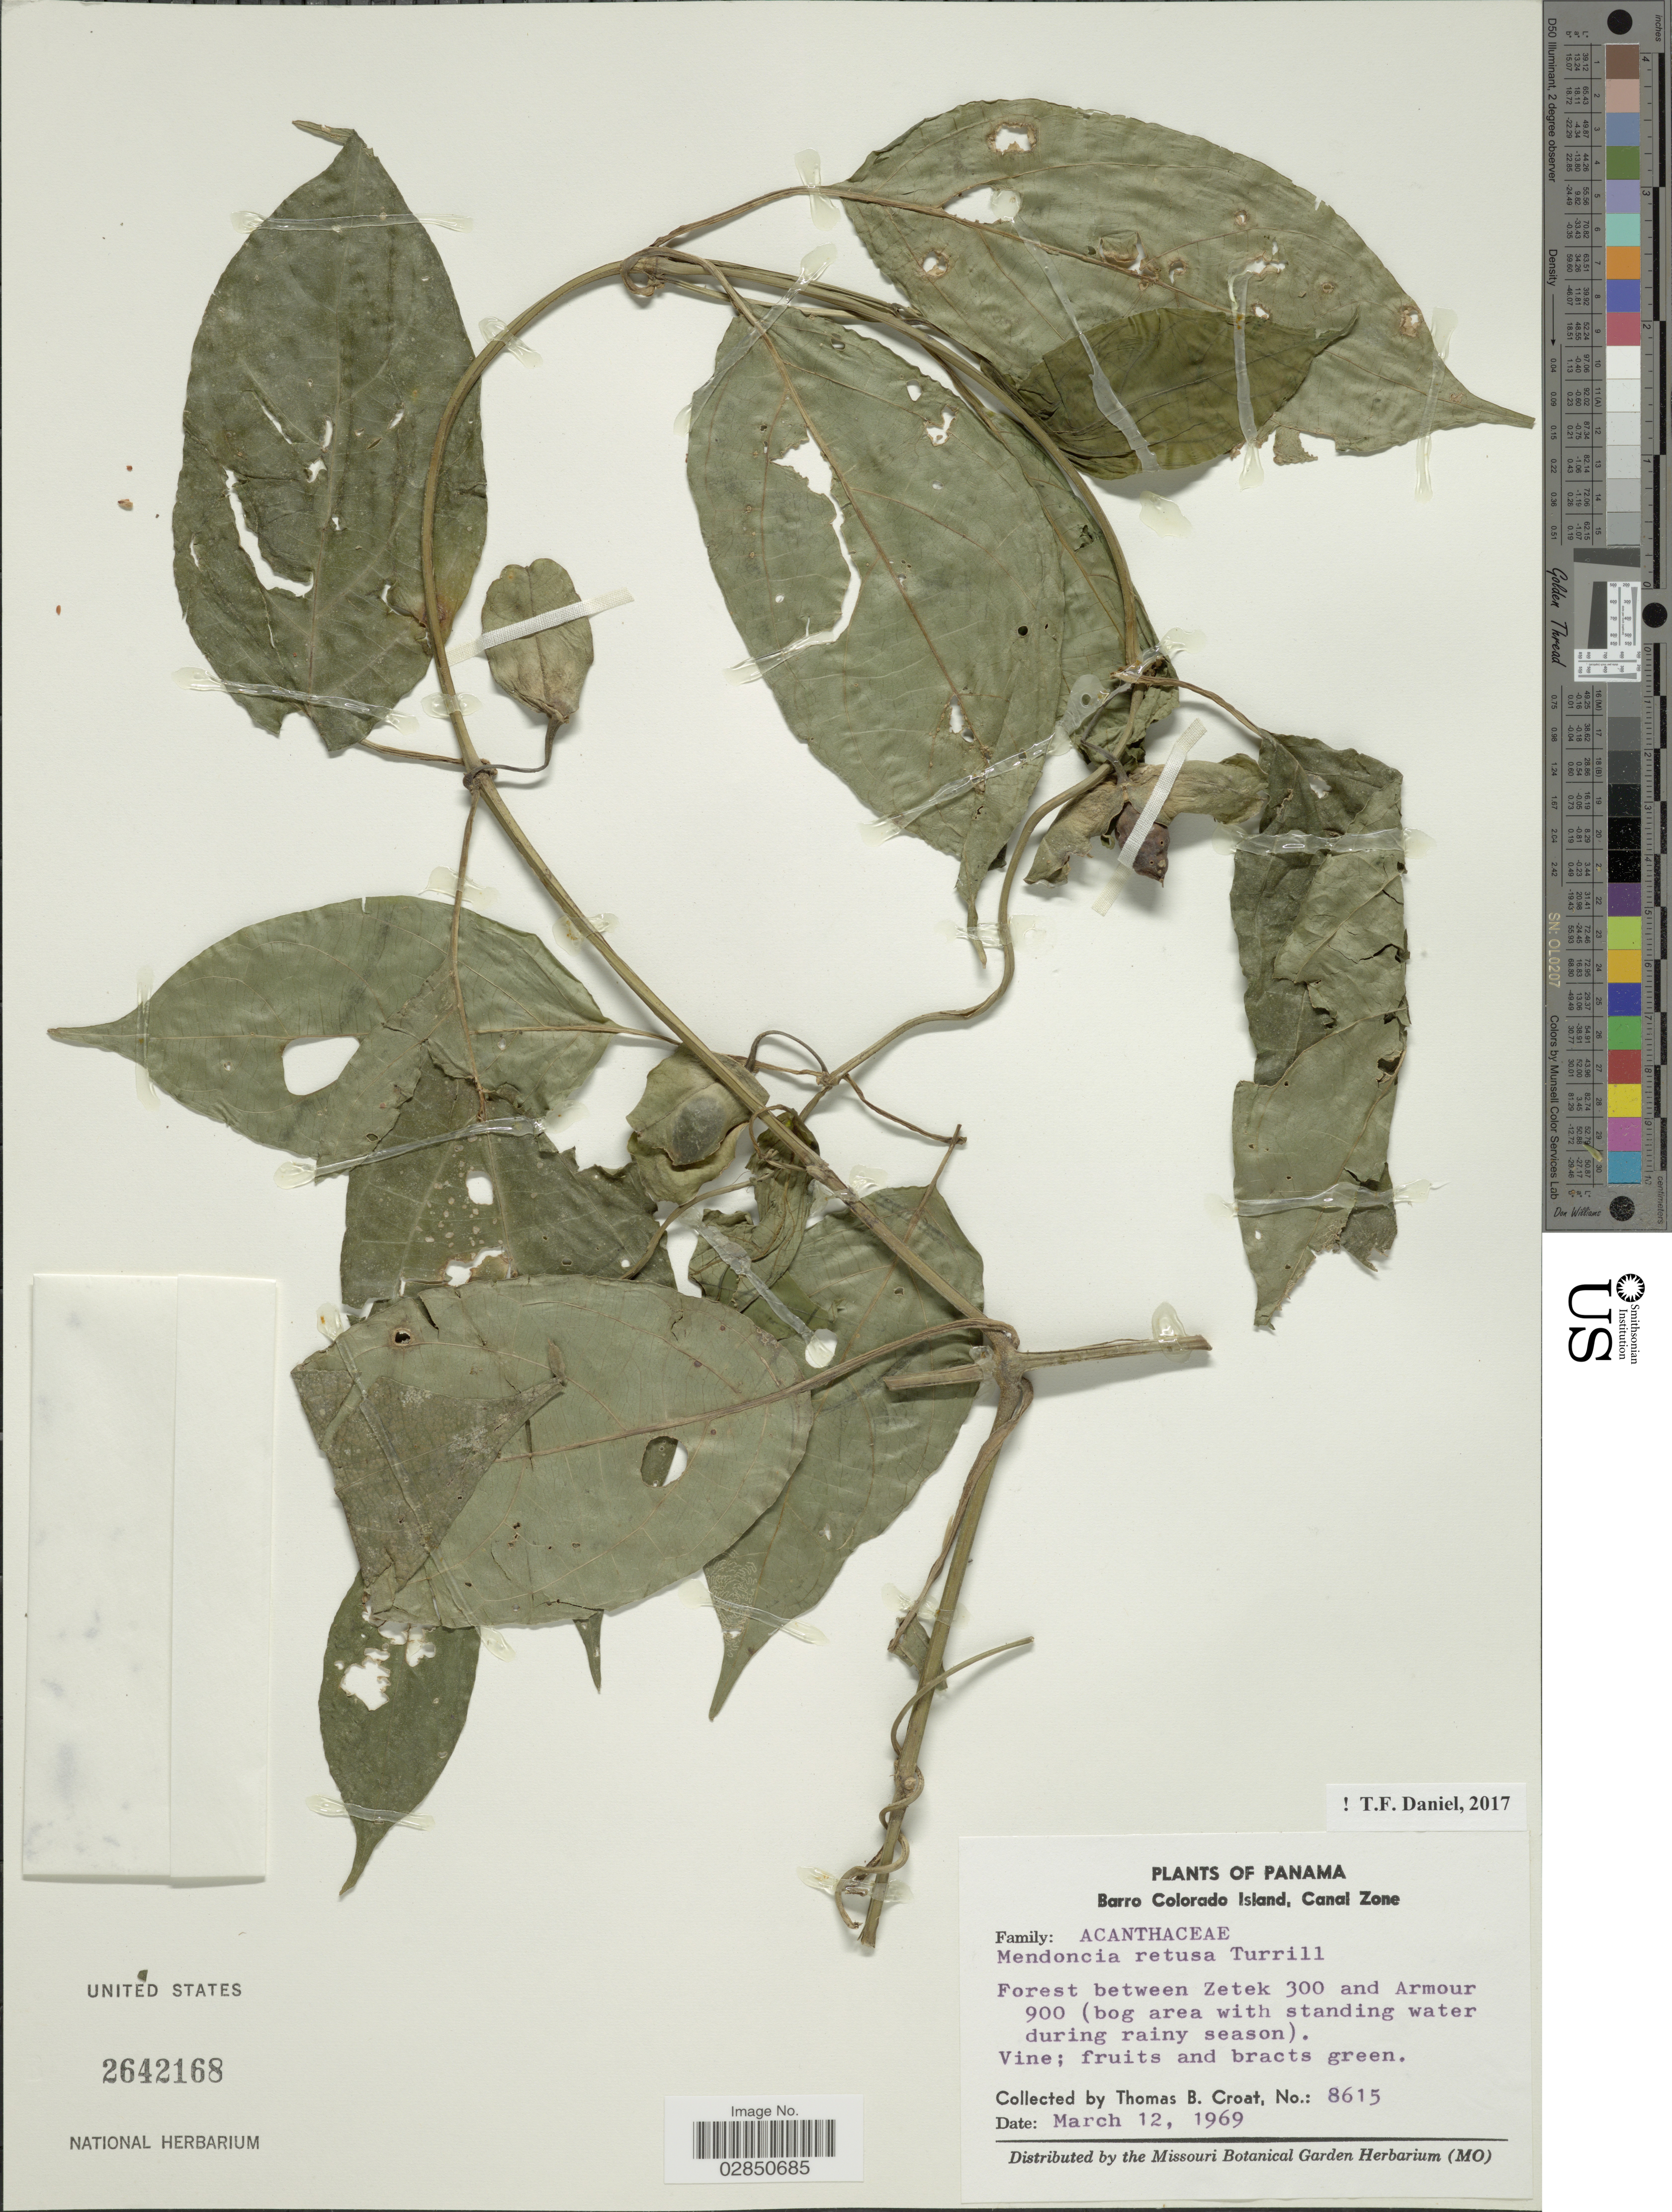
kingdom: Plantae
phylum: Tracheophyta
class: Magnoliopsida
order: Lamiales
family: Acanthaceae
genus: Mendoncia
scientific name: Mendoncia retusa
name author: Turrill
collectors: T. B. Croat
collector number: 8615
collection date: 1969-03-12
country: Panama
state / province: Panamá Oeste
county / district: Canal Zone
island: Barro Colorado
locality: Barro Colorado Island, Canal Zone, Forest between Zetek 300 and Armour 900.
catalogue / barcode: US 2642168